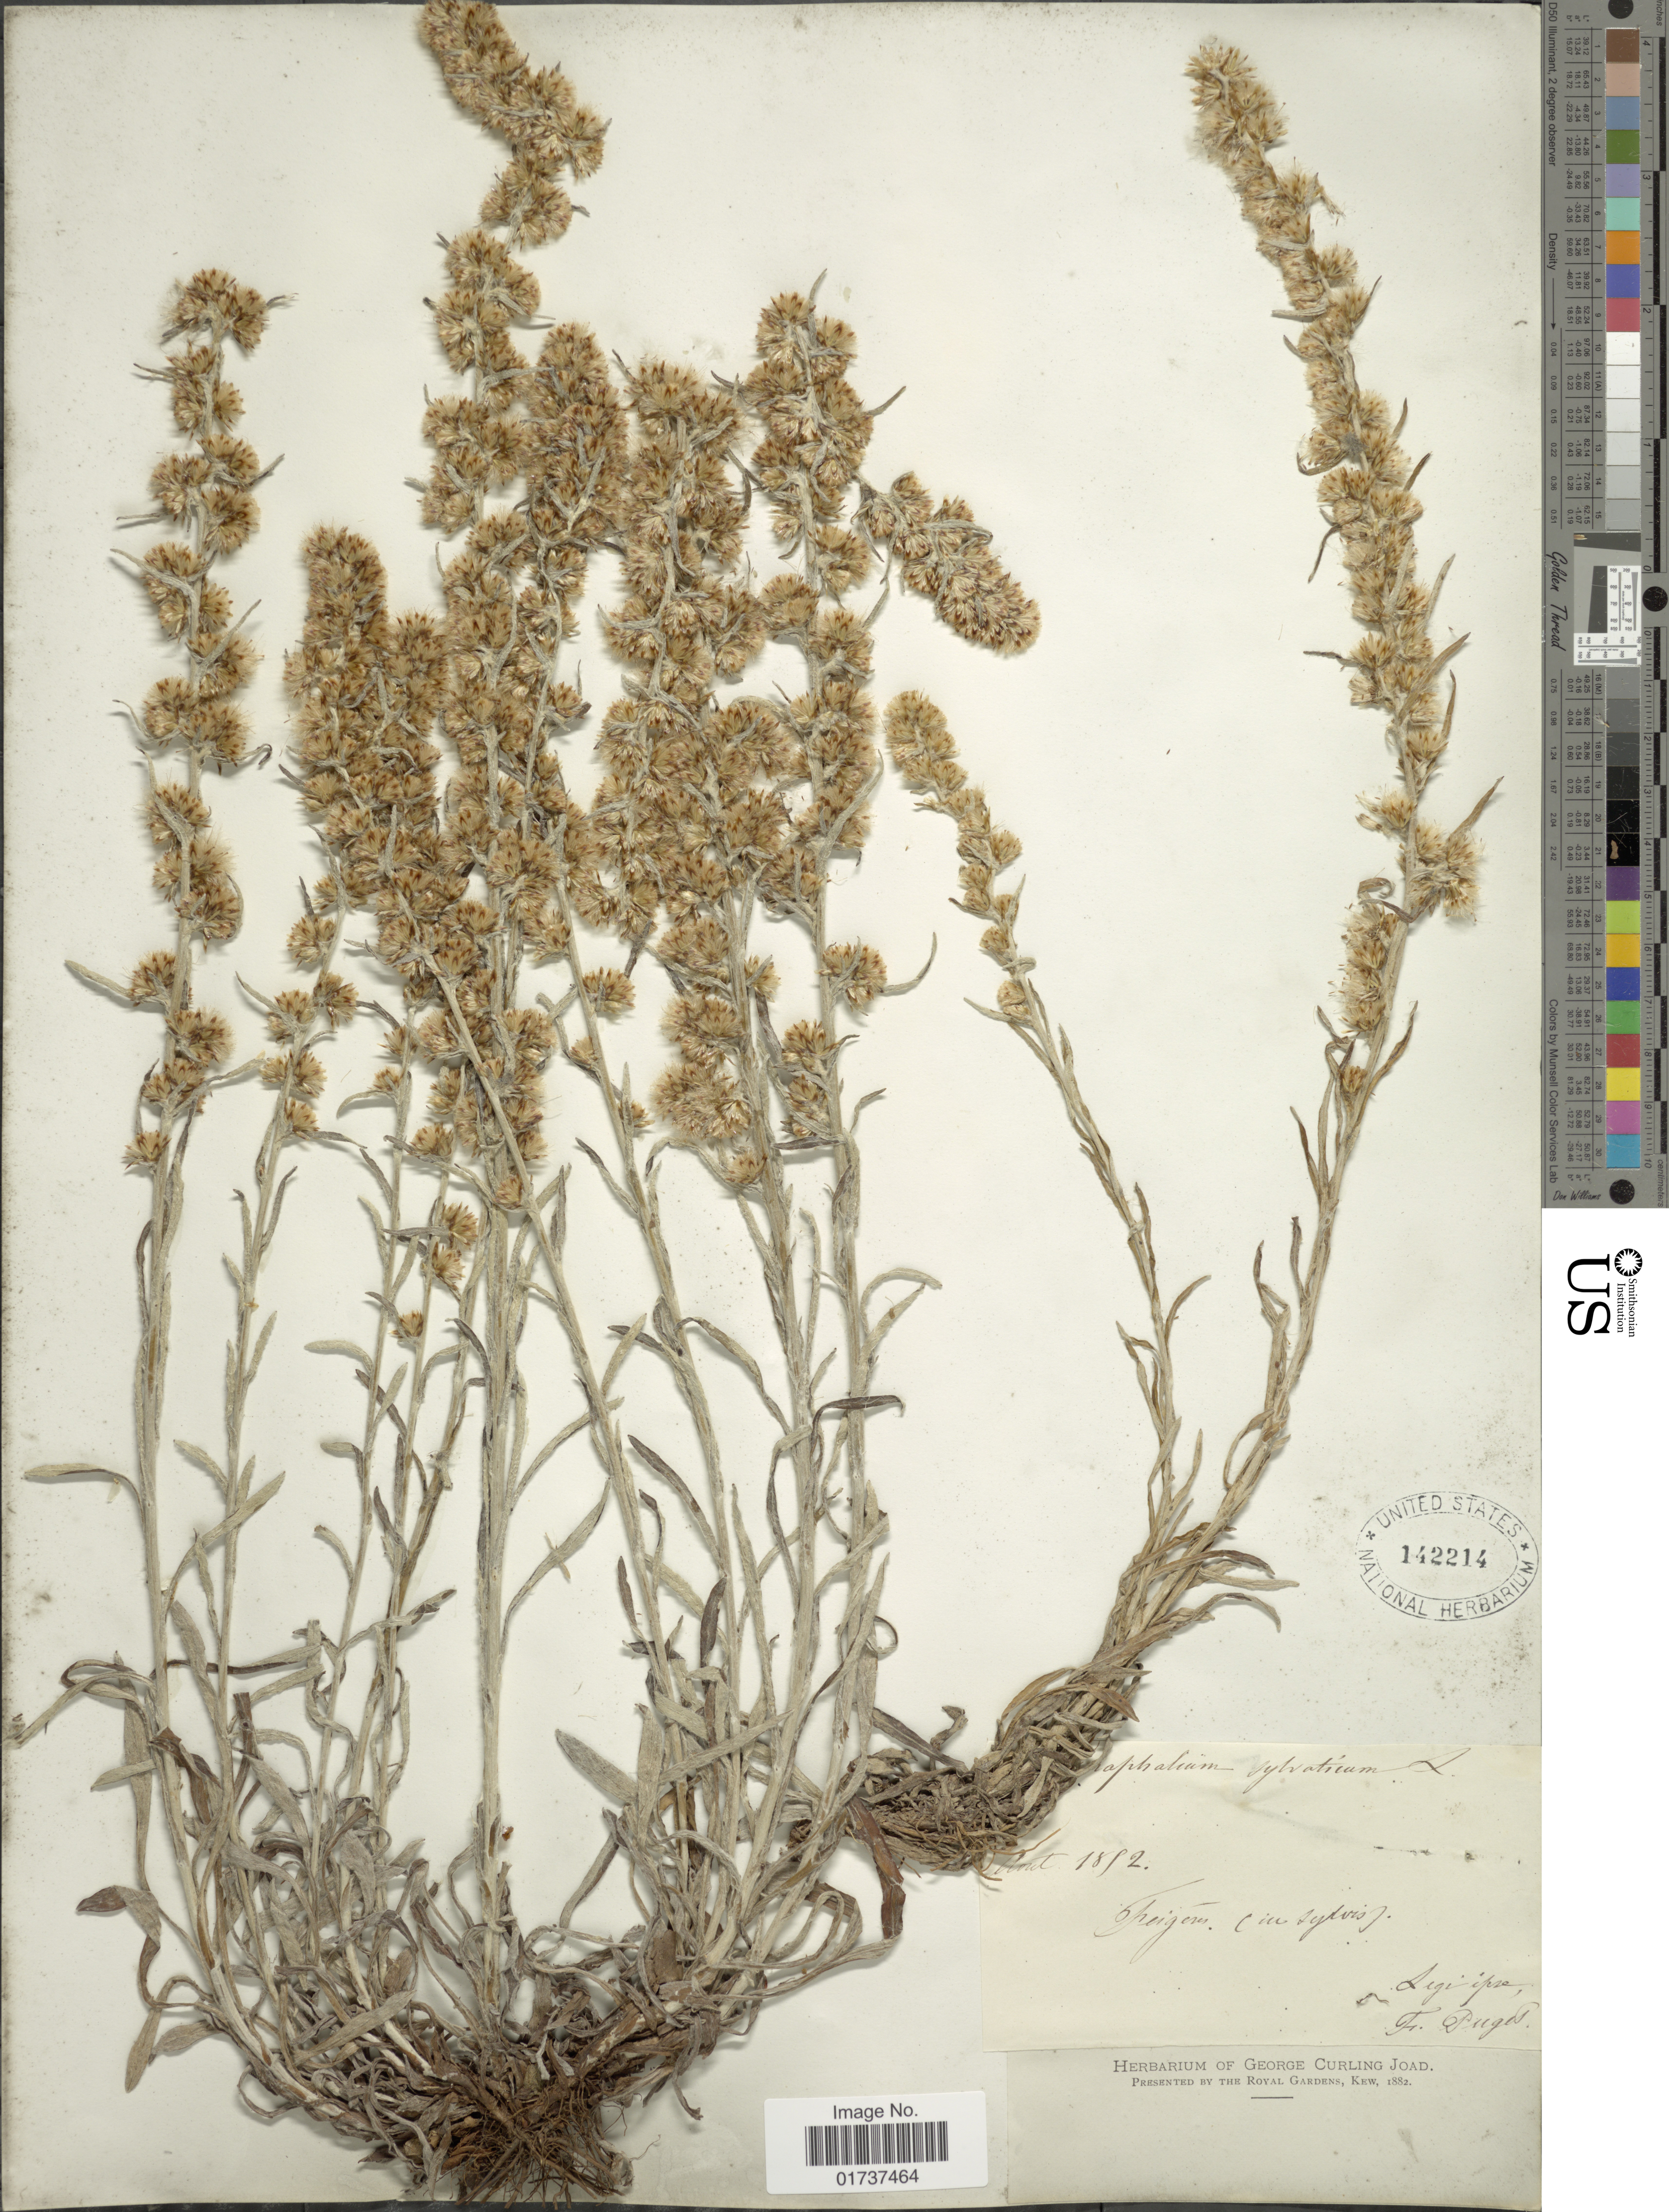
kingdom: Plantae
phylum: Tracheophyta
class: Magnoliopsida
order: Asterales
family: Asteraceae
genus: Gnaphalium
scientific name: Gnaphalium sylvaticum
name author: L.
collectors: F. Puget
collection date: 1892-08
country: France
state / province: Auvergne-Rhône-Alpes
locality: Theigen (in sylvis)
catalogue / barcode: US 142214